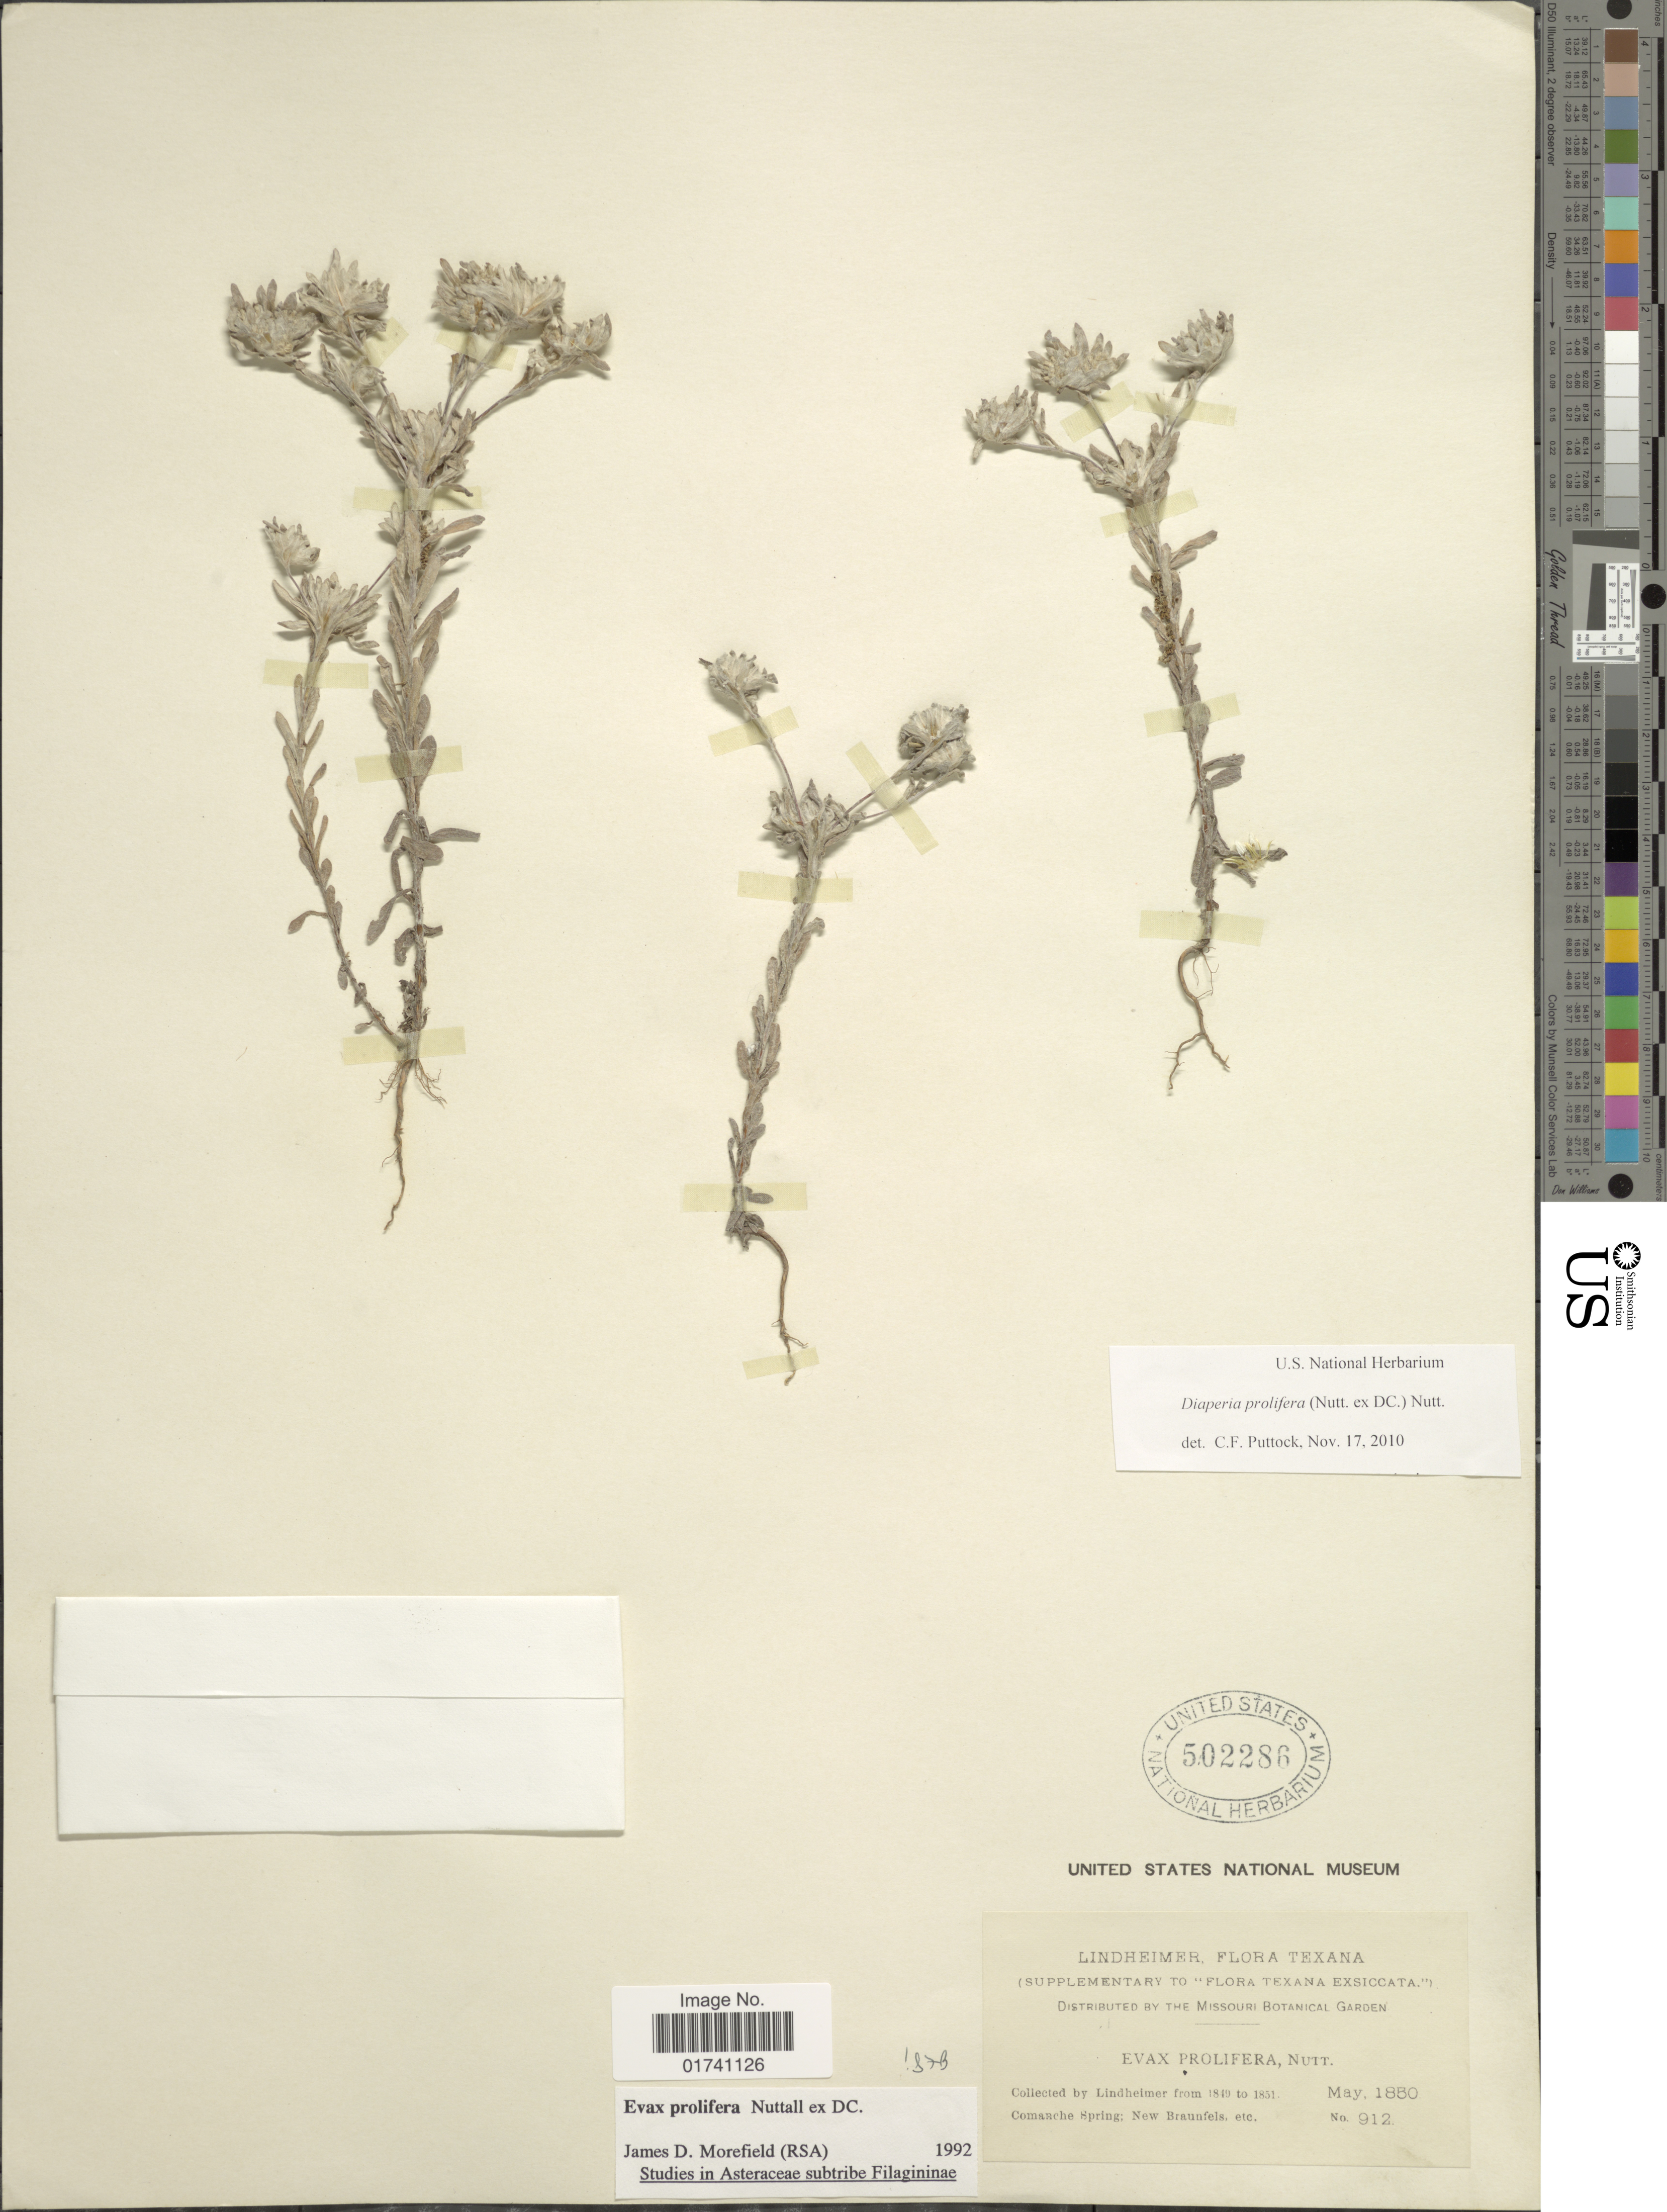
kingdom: Plantae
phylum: Tracheophyta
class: Magnoliopsida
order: Asterales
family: Asteraceae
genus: Diaperia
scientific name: Diaperia prolifera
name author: (Nutt. ex DC.) Morefield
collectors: -. Lindheimer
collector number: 912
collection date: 1850-05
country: United States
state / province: Texas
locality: Comanche Springs: New Braunfiels, etc.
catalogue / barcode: US 502286